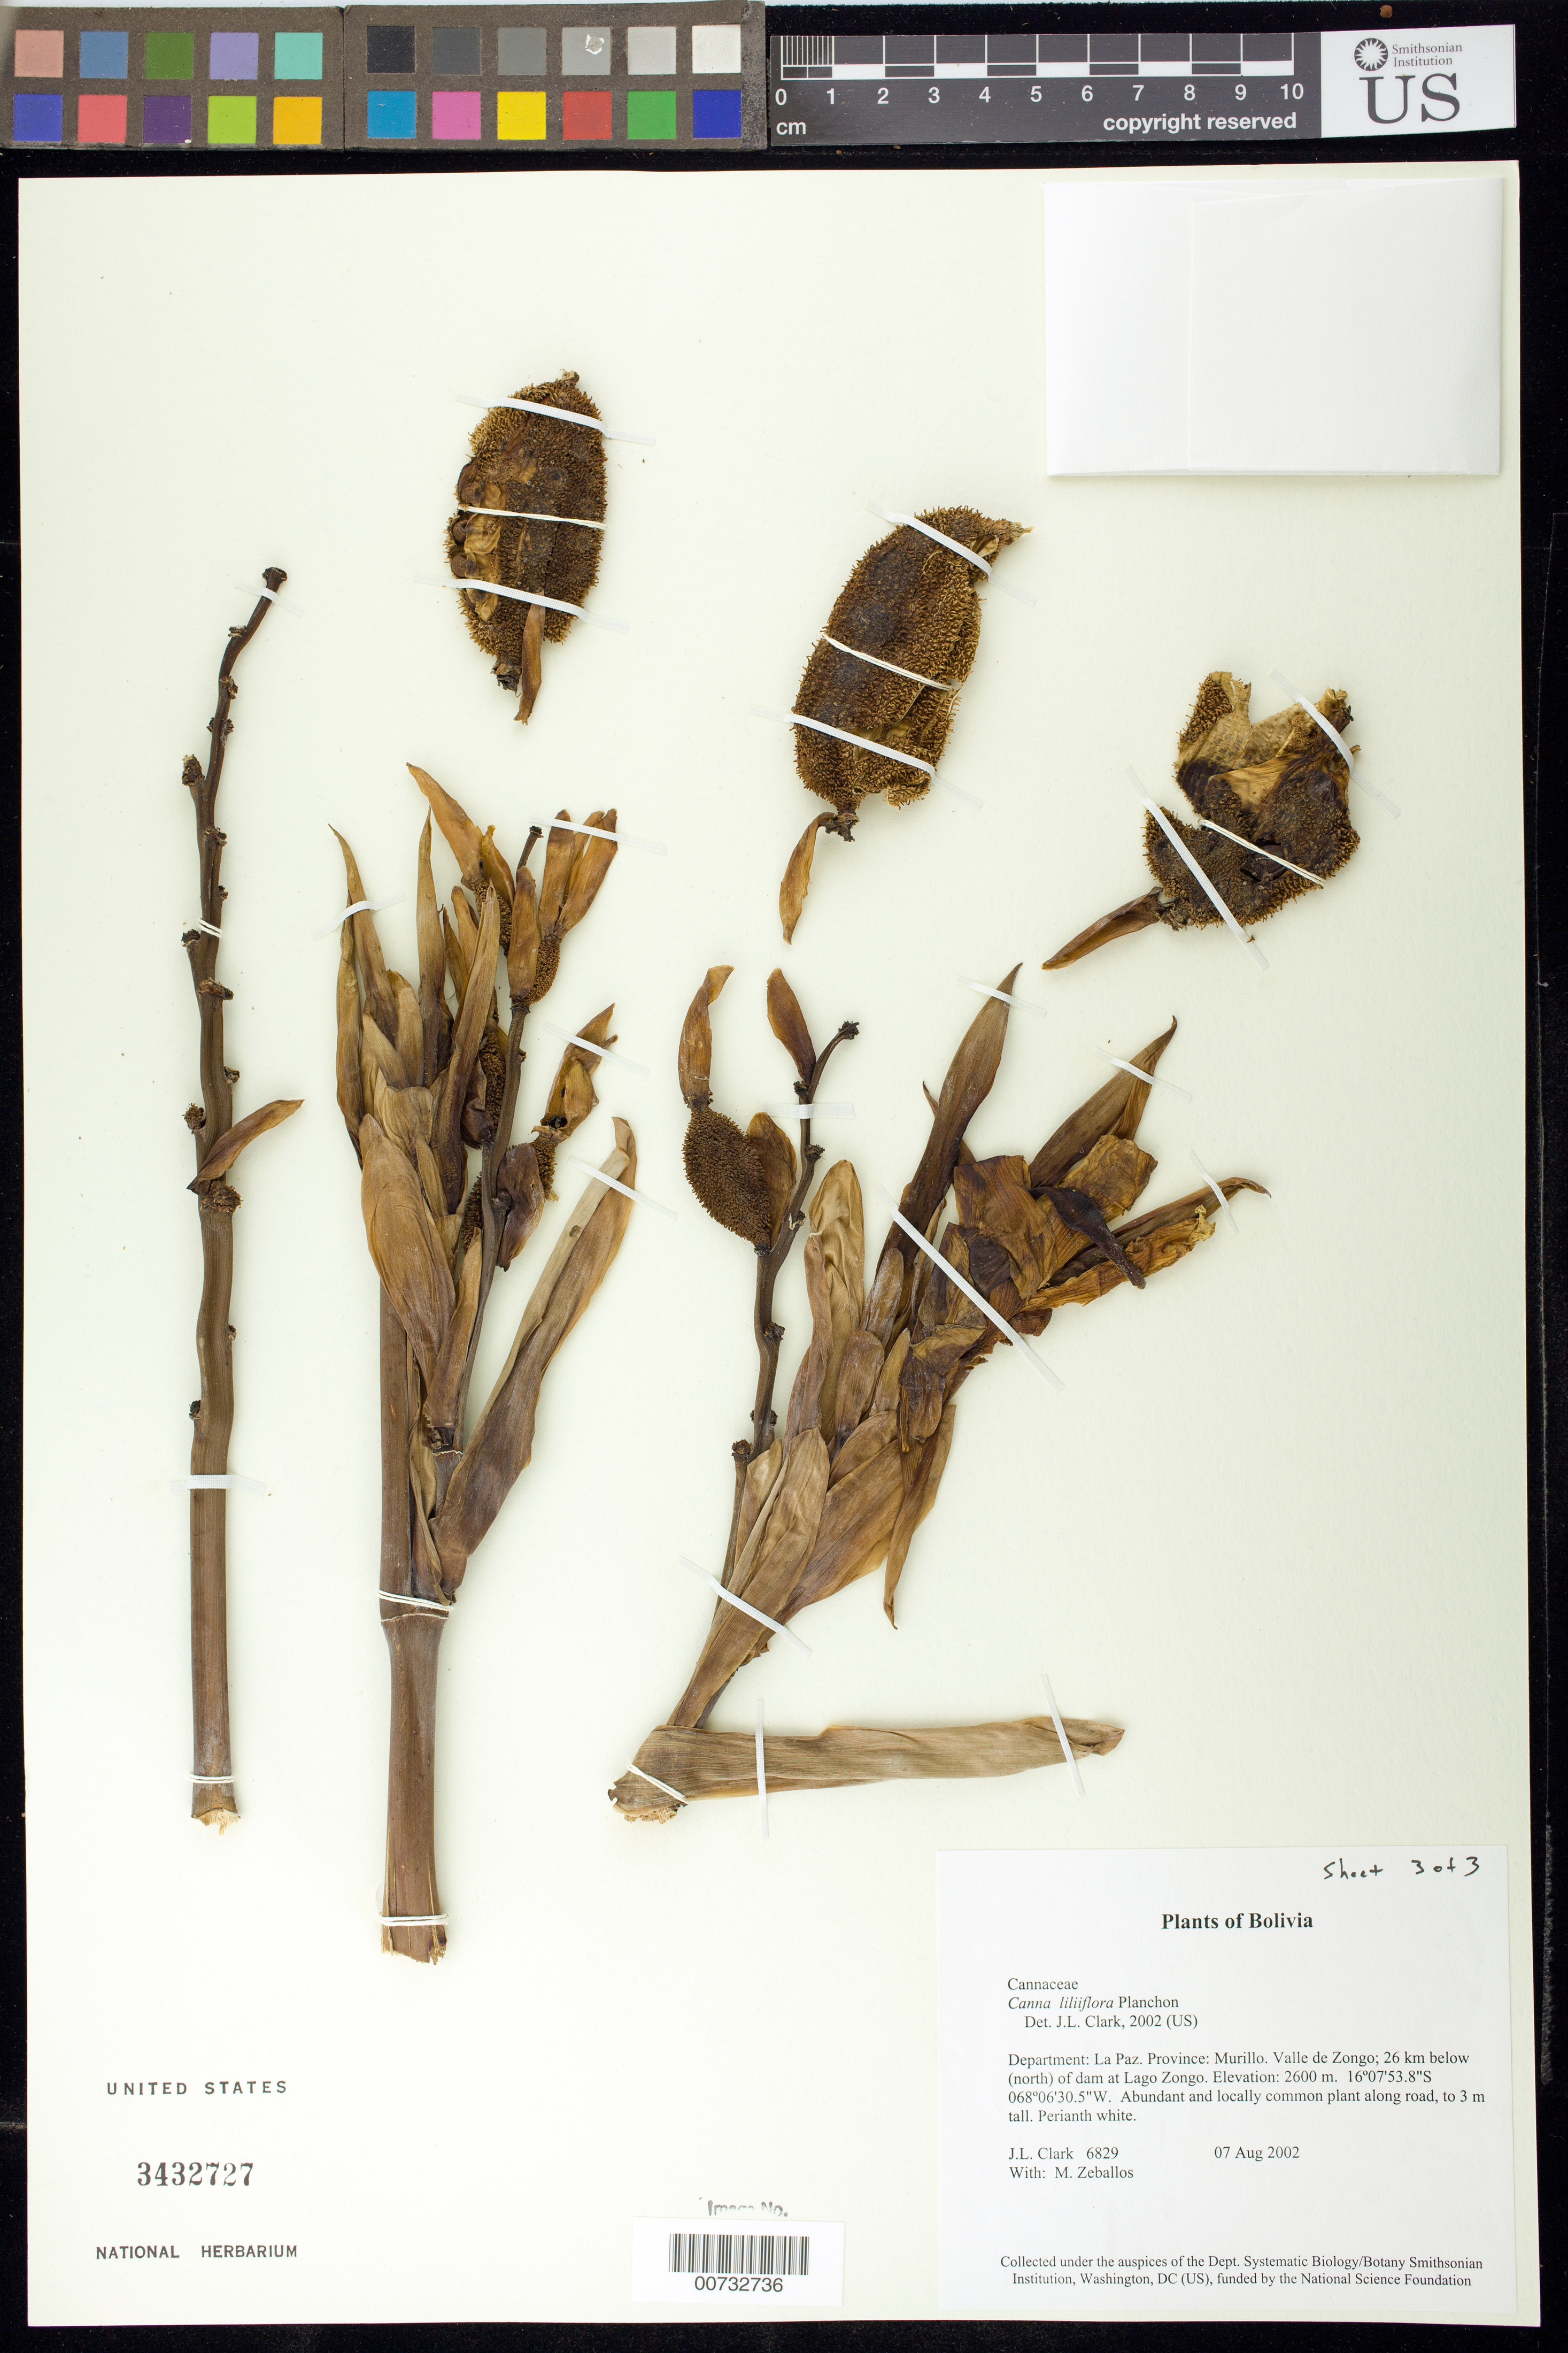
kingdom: Plantae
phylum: Tracheophyta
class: Liliopsida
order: Zingiberales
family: Cannaceae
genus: Canna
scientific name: Canna liliiflora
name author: Warsz. ex Planch.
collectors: J. L. Clark & M. Zeballos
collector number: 6829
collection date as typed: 07 Aug 2002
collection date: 2002-08-07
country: Bolivia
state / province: La Paz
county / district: Murillo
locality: Valle de Zongo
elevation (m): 2600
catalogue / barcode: US 3432727